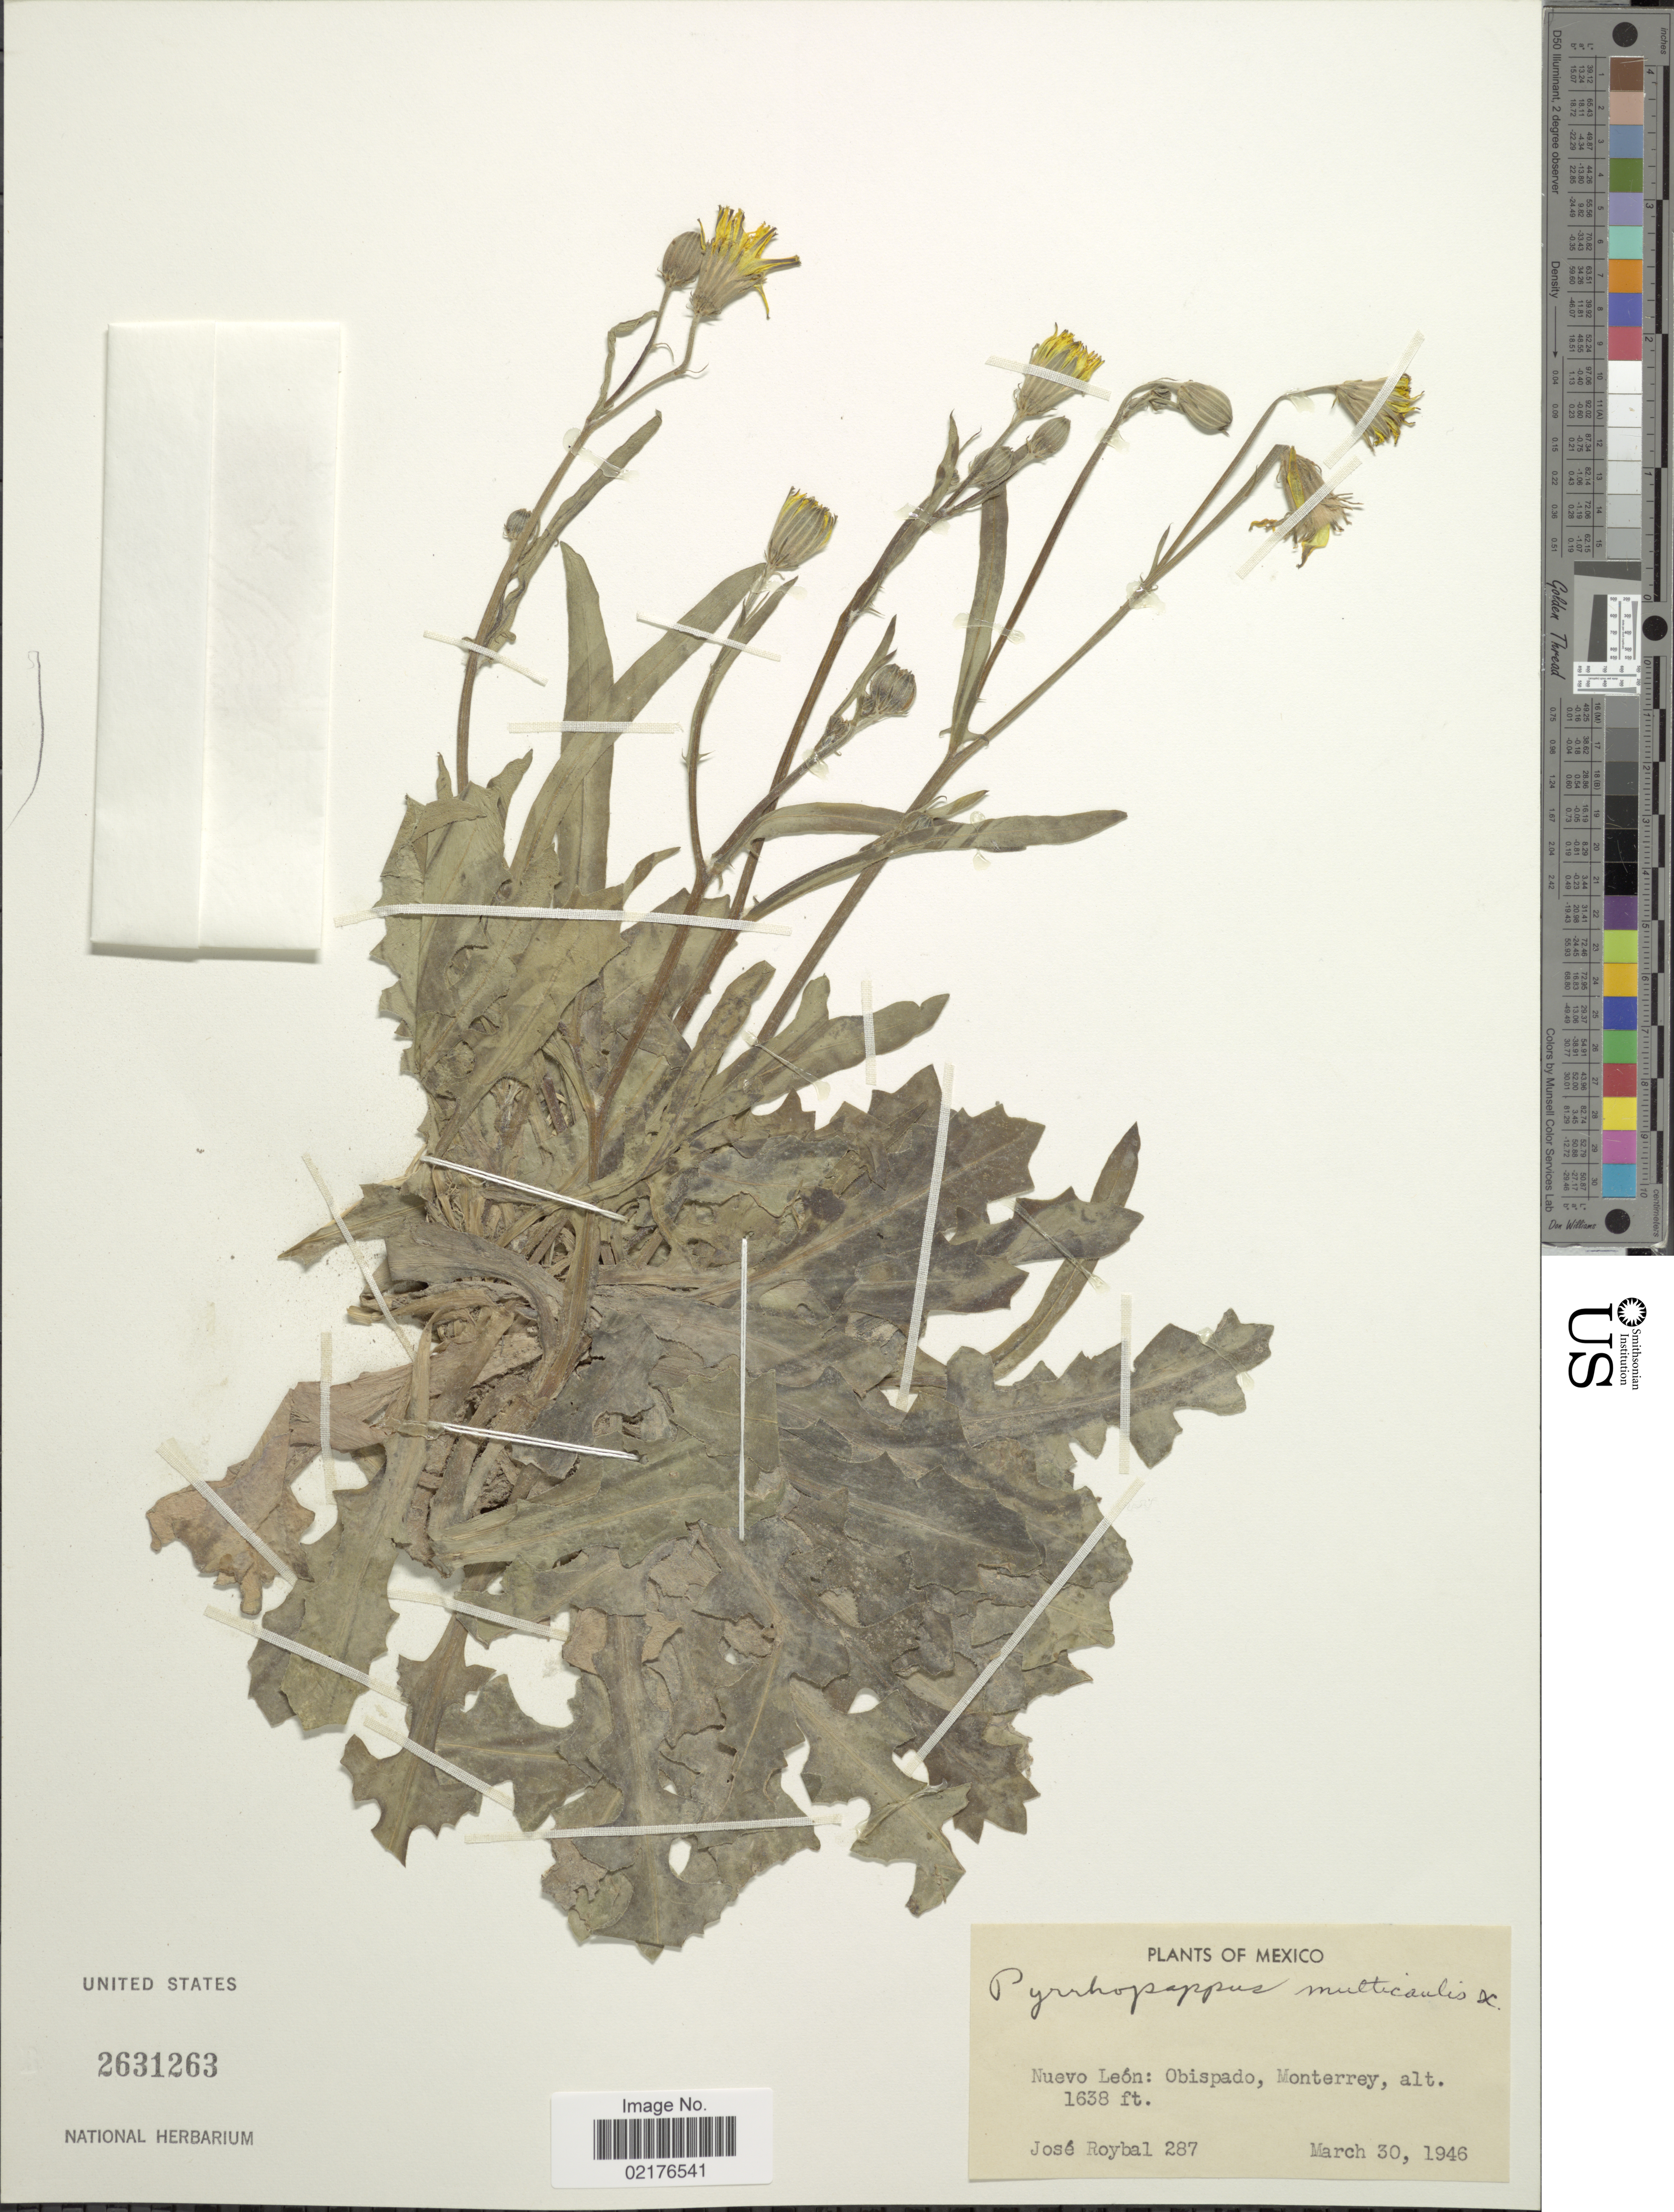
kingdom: Plantae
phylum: Tracheophyta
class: Magnoliopsida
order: Asterales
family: Asteraceae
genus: Pyrrhopappus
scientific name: Pyrrhopappus pauciflorus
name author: (D. Don) DC.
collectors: J. Roybal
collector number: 287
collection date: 1946-03-30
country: Mexico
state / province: Nuevo León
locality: Nuevo Leon: Obispado, Monterrey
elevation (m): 499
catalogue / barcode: US 2631263